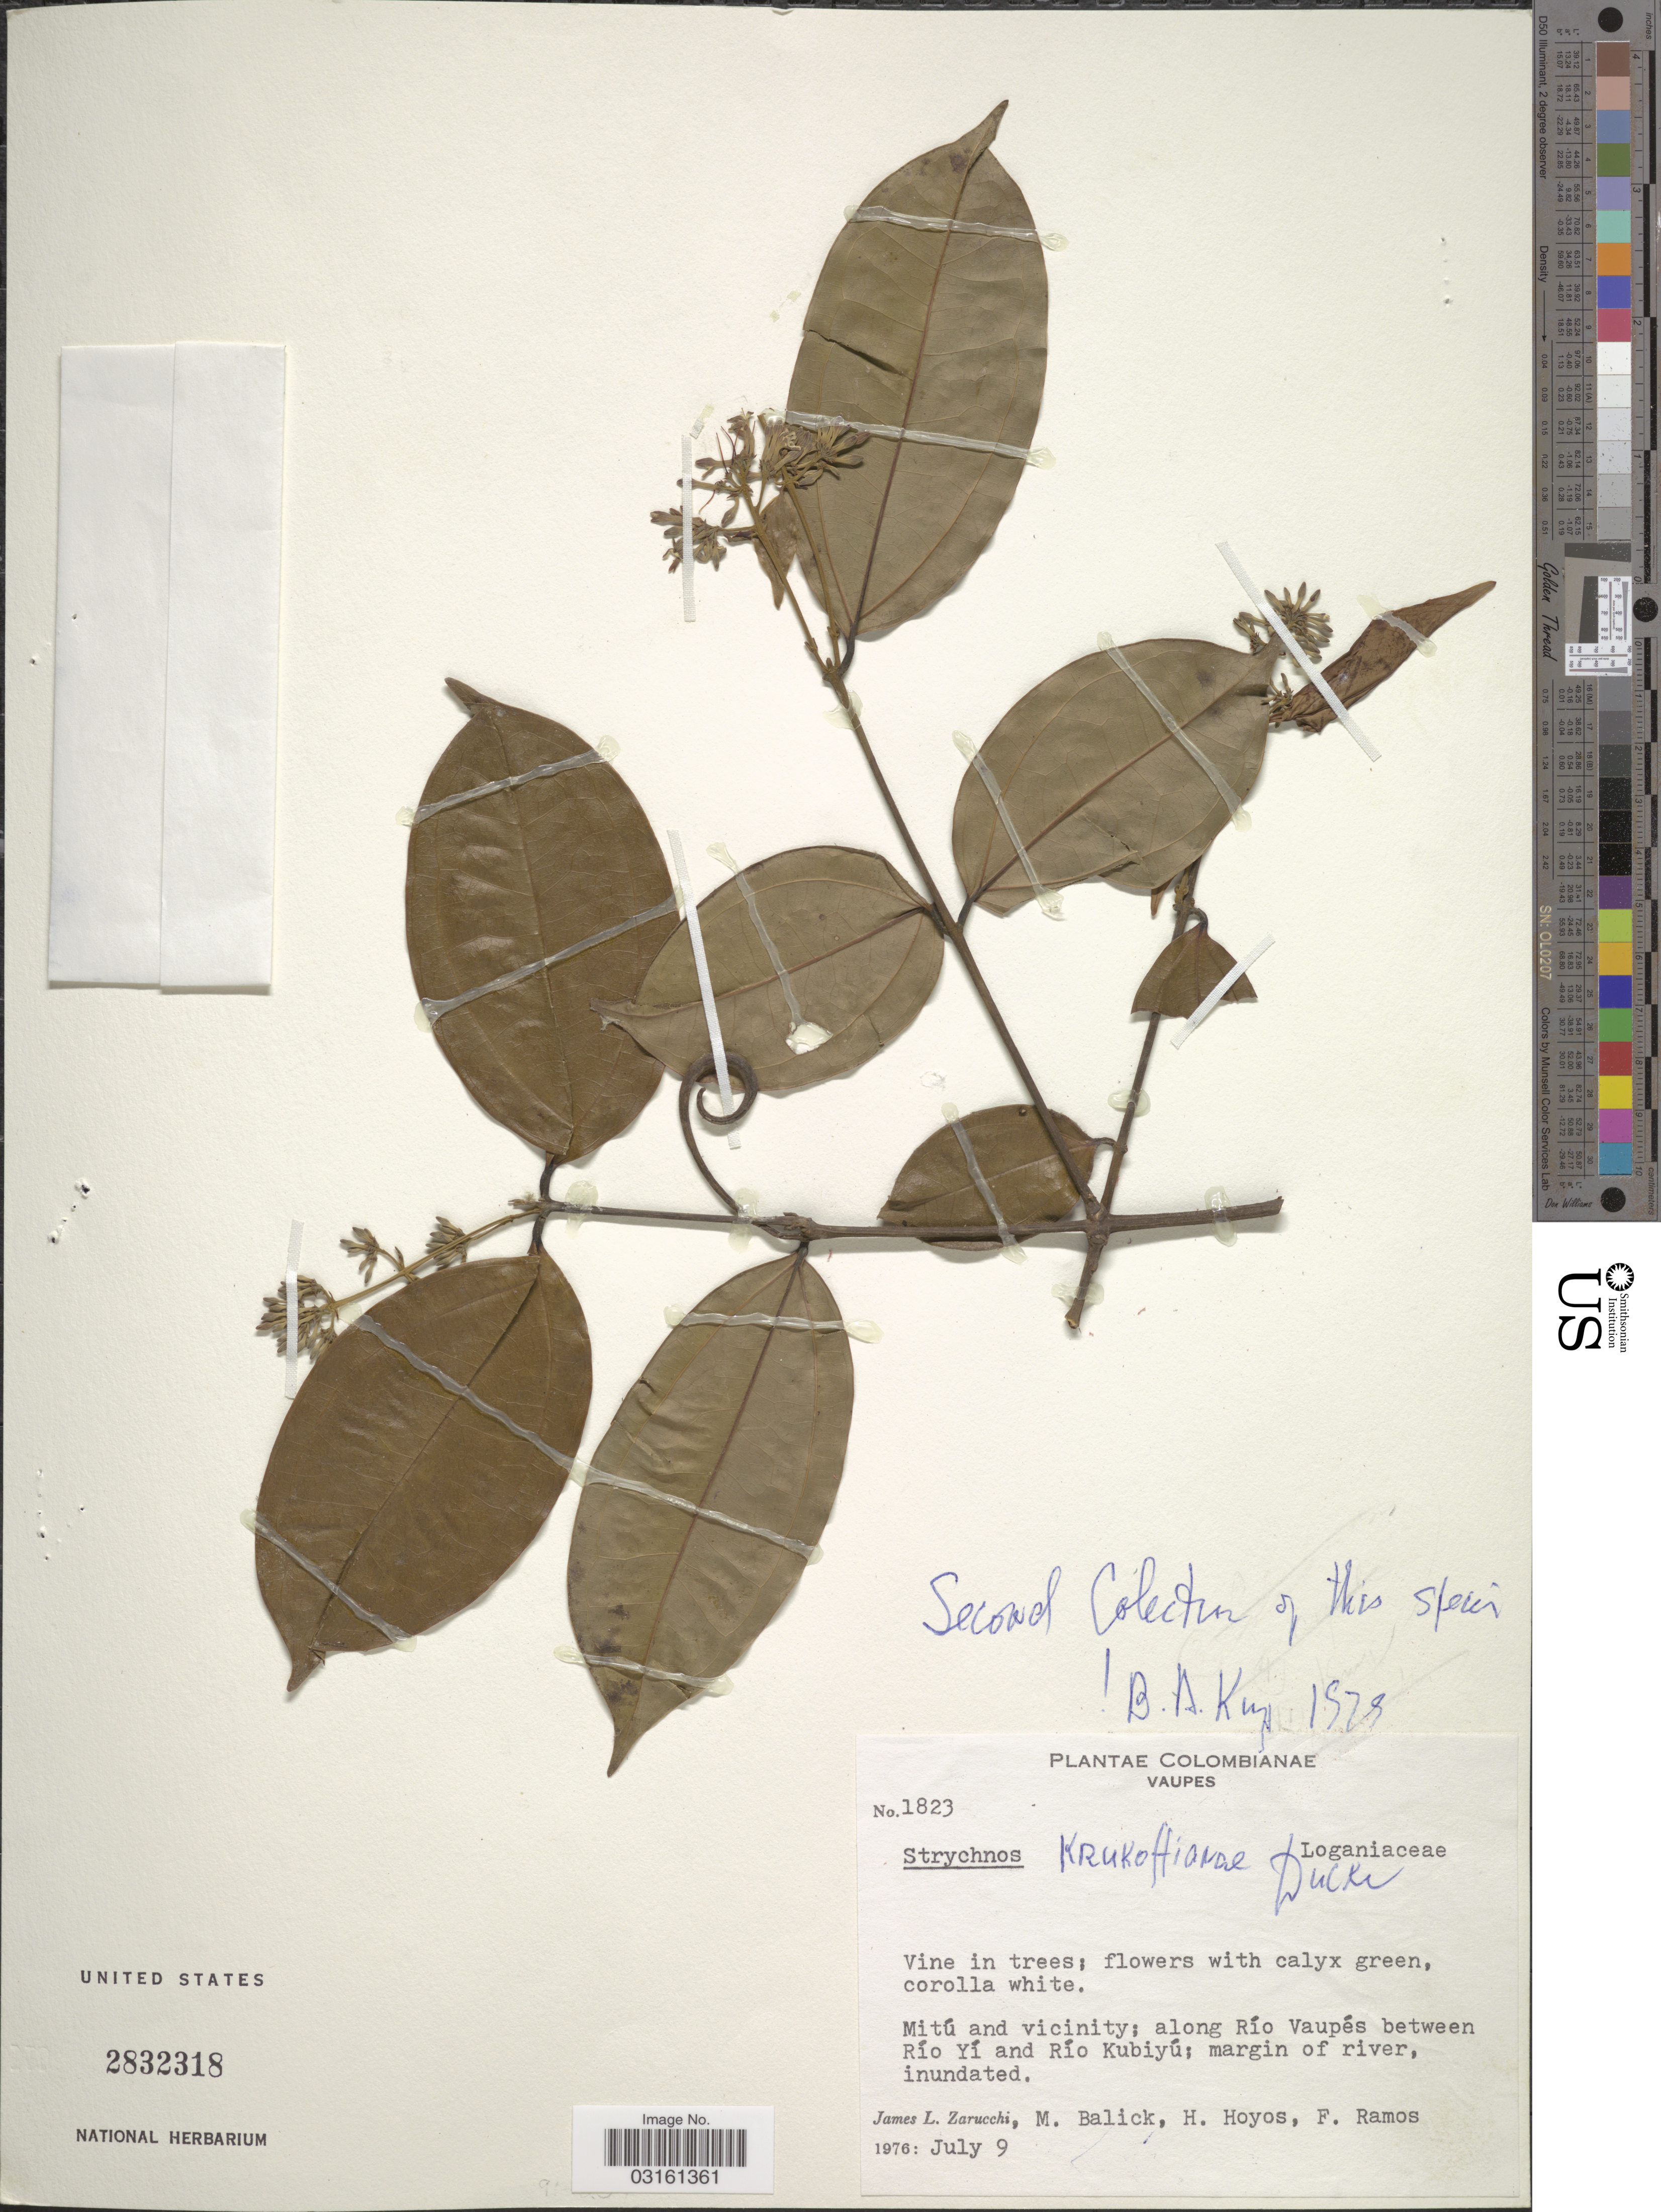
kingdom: Plantae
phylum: Tracheophyta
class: Magnoliopsida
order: Gentianales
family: Loganiaceae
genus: Strychnos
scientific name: Strychnos krukoffiana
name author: Ducke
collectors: J. L. Zarucchi, M. Balick, H. Hoyos & F. Ramos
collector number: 1823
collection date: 1976-07-09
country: Colombia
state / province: Vaupés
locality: Mitú and vicinity; along Río Vaupés between Río Yí and Río Kubiyú; margin of river, inundated.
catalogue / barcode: US 2832318